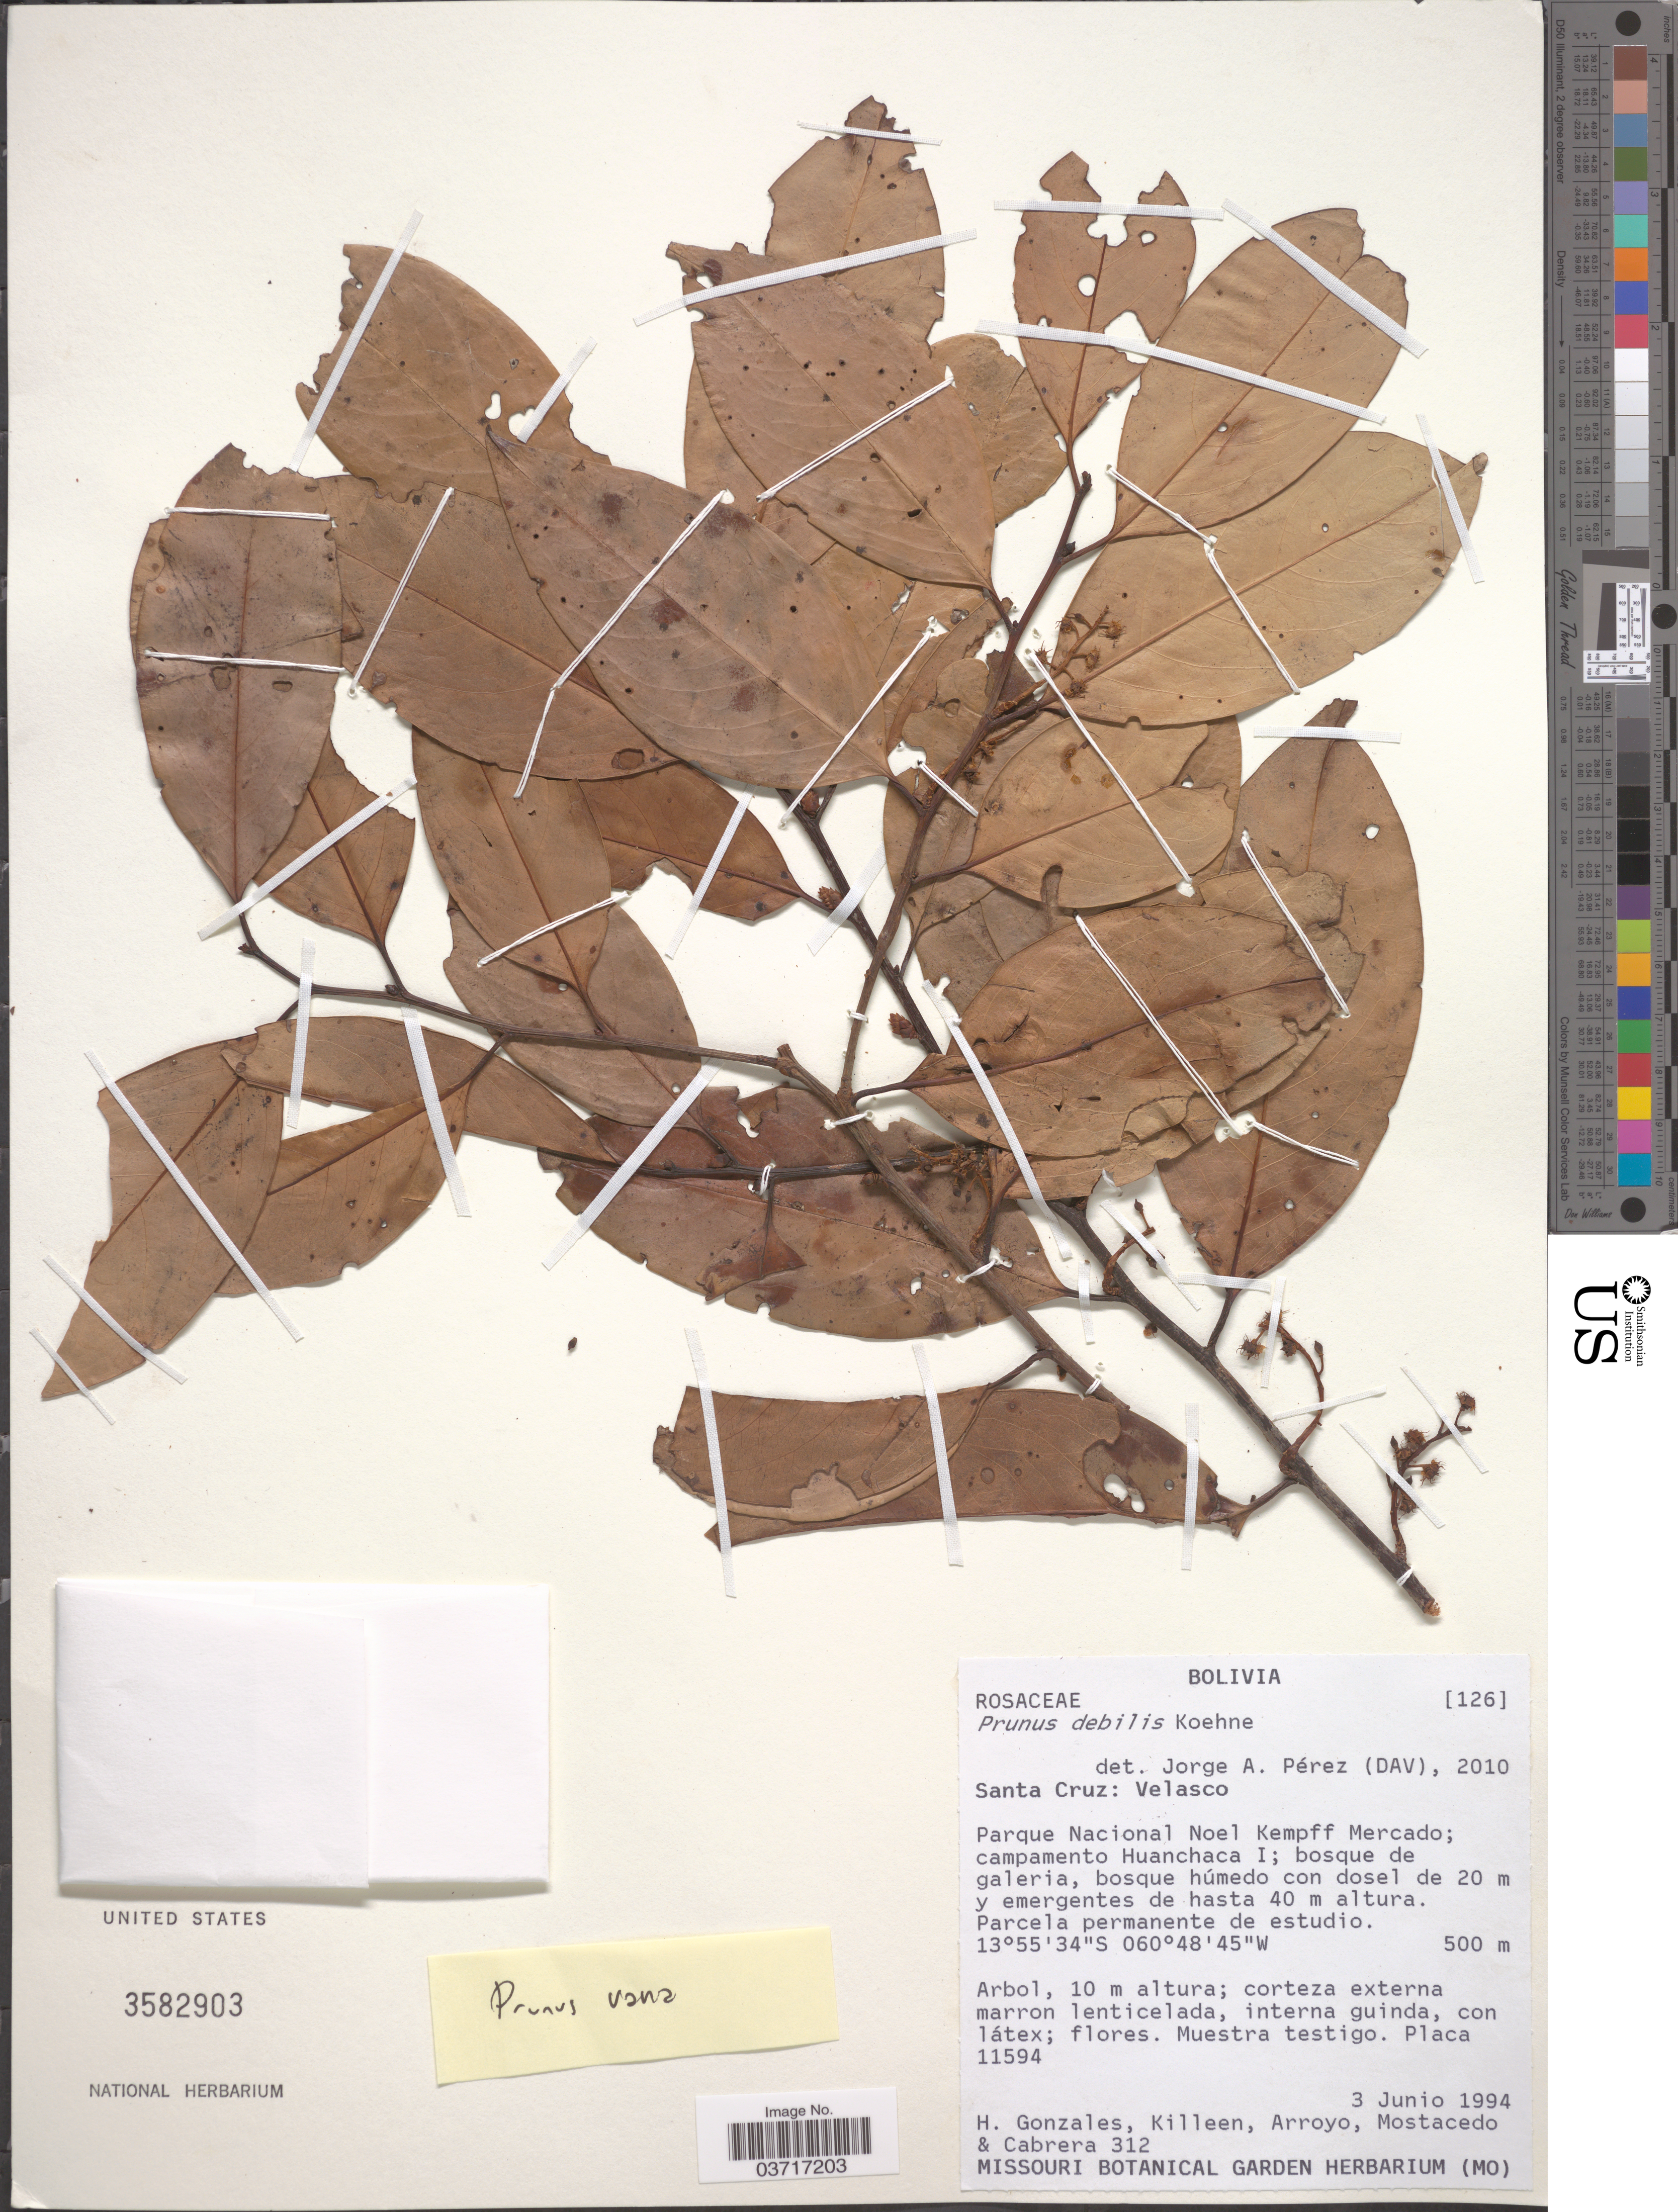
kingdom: Plantae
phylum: Tracheophyta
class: Magnoliopsida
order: Rosales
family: Rosaceae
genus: Prunus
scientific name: Prunus vana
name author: J.F. Macbr.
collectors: H. Gonzales, Killeen, --, Arroyo, --, Mostacedo, -- & Cabrera, --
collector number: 312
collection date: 1994-06-03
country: Bolivia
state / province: Santa Cruz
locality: Velasco. Parque Nacional Noel Kempff Mercado; campamento Huanchaca I.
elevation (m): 500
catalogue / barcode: US 3582903